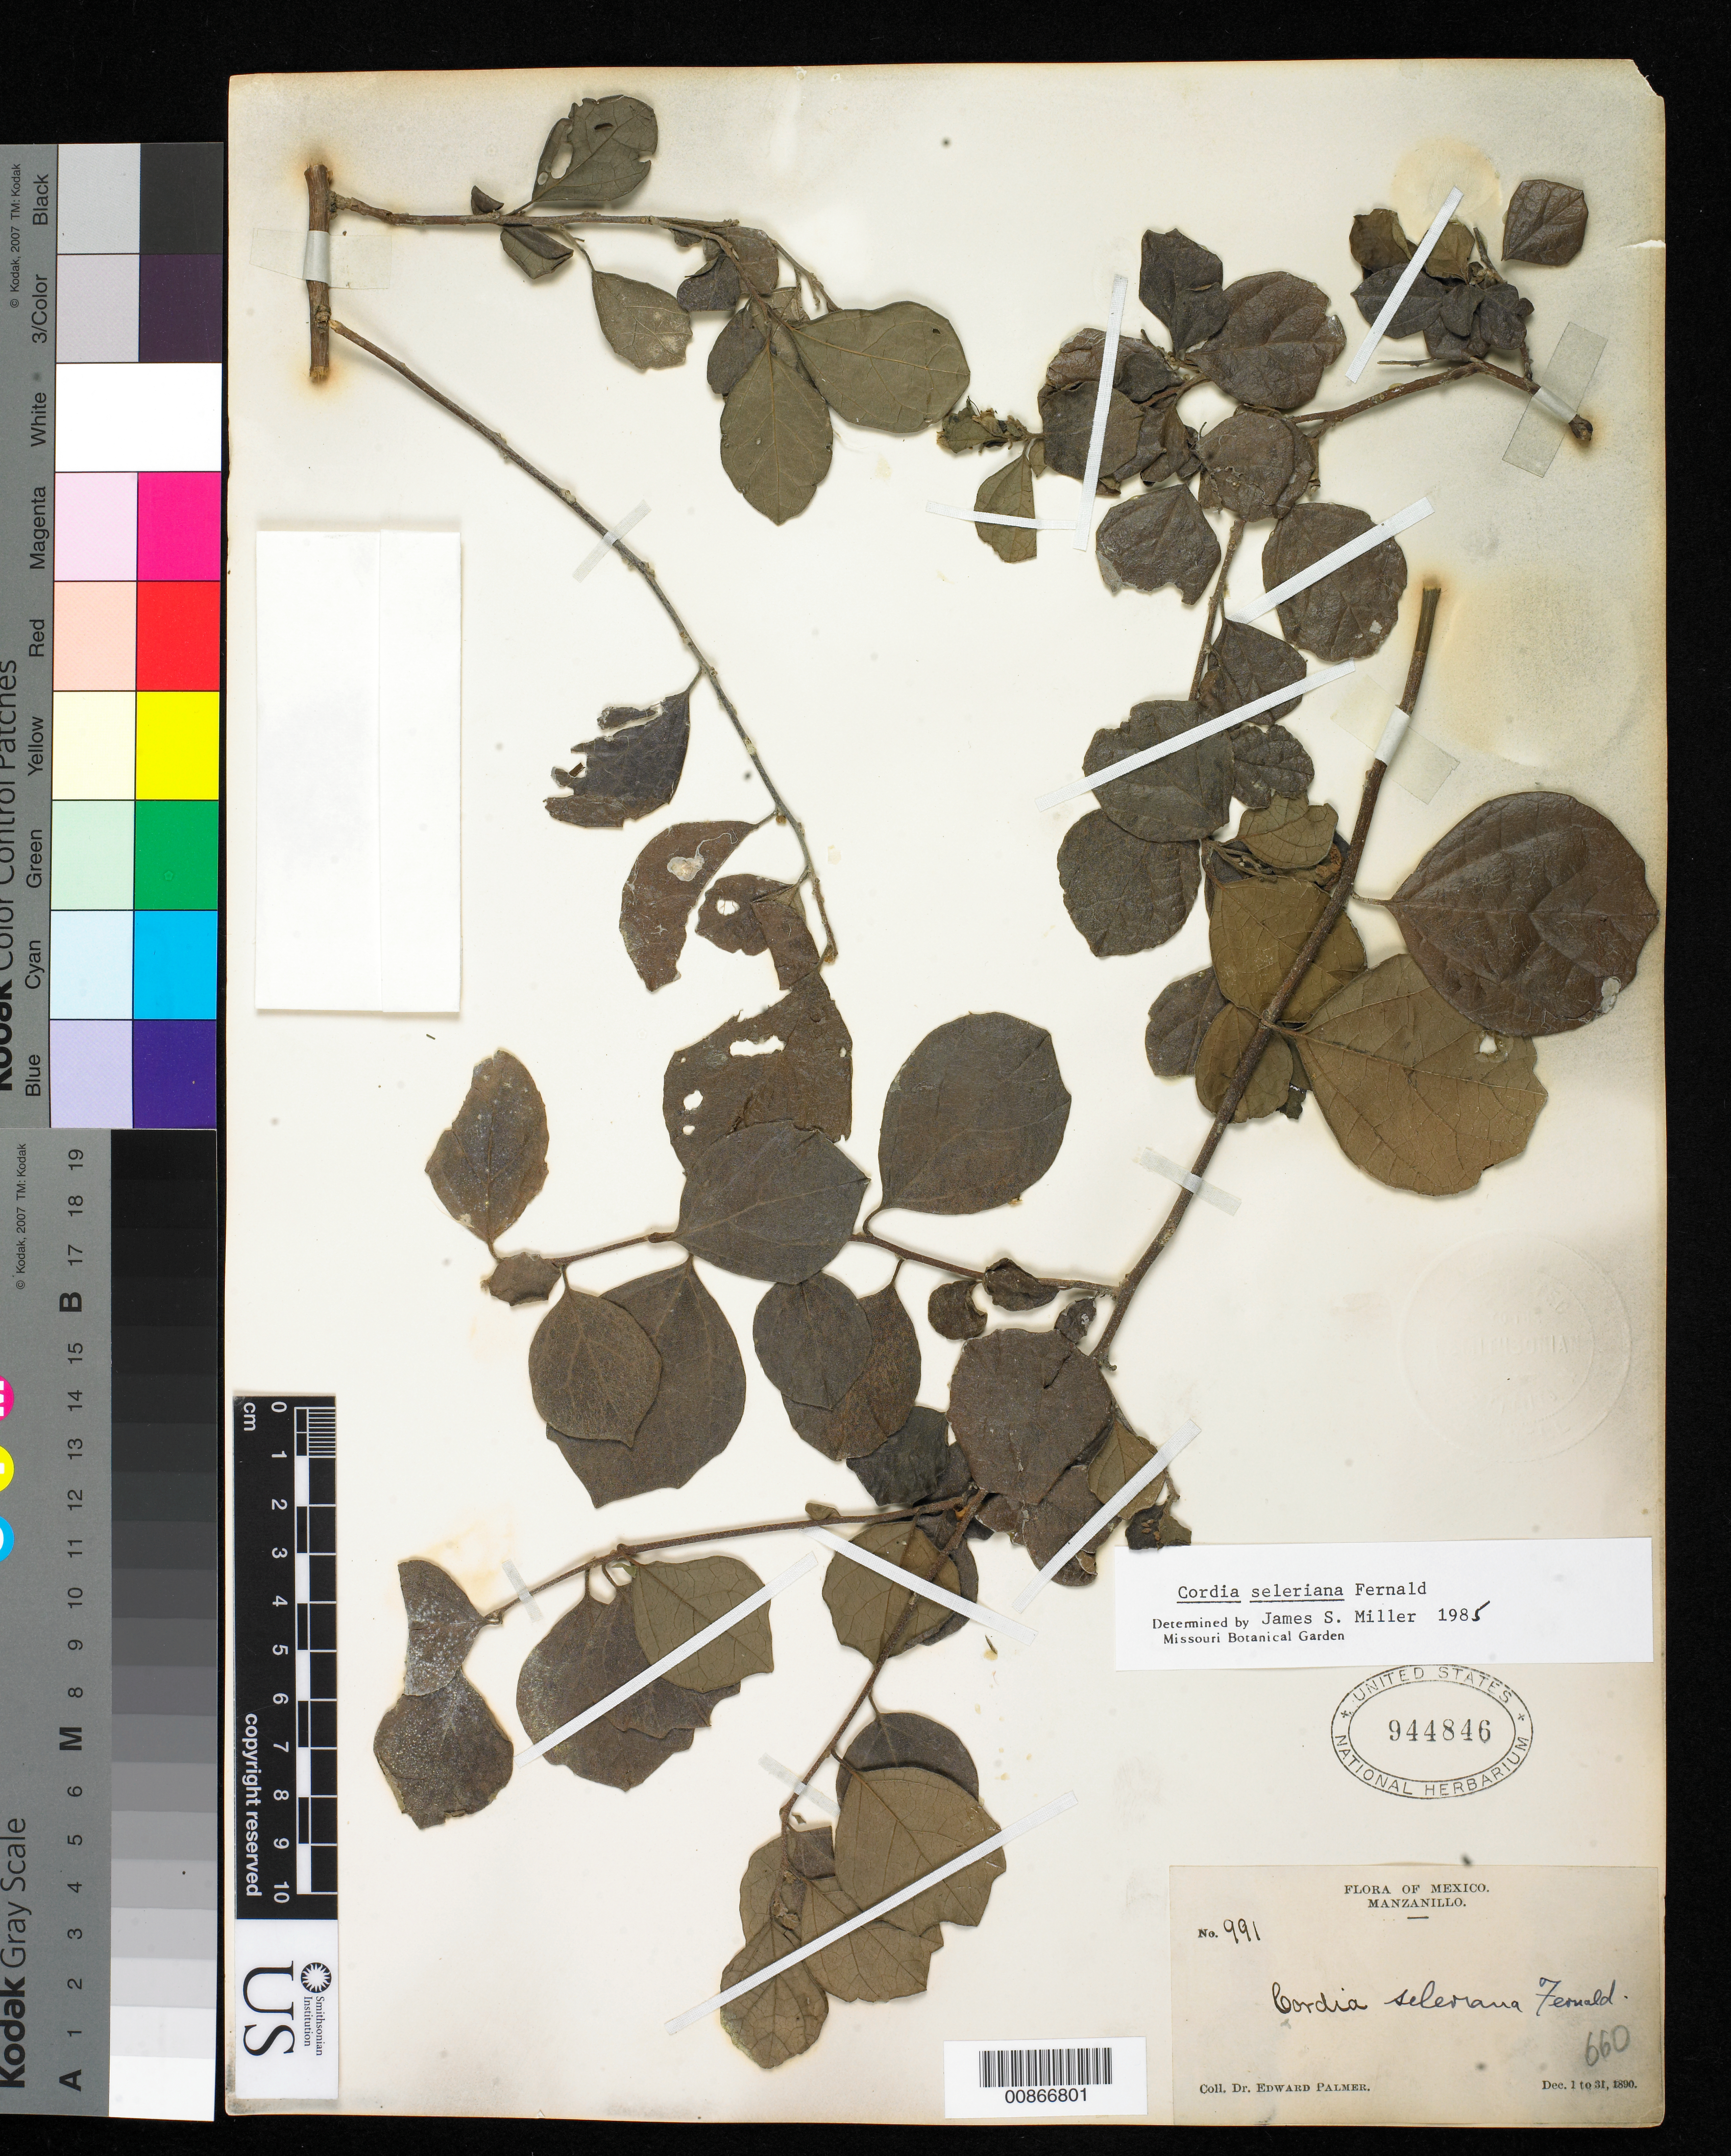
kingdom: Plantae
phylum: Tracheophyta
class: Magnoliopsida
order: Boraginales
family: Cordiaceae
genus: Cordia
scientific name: Cordia seleriana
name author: Fernald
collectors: E. Palmer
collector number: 991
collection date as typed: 01 Dec 1890 to 31 Dec 1890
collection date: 1890-12-01/1890-12-31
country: Mexico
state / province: Colima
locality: Manzanillo, Colima.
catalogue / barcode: US 944846